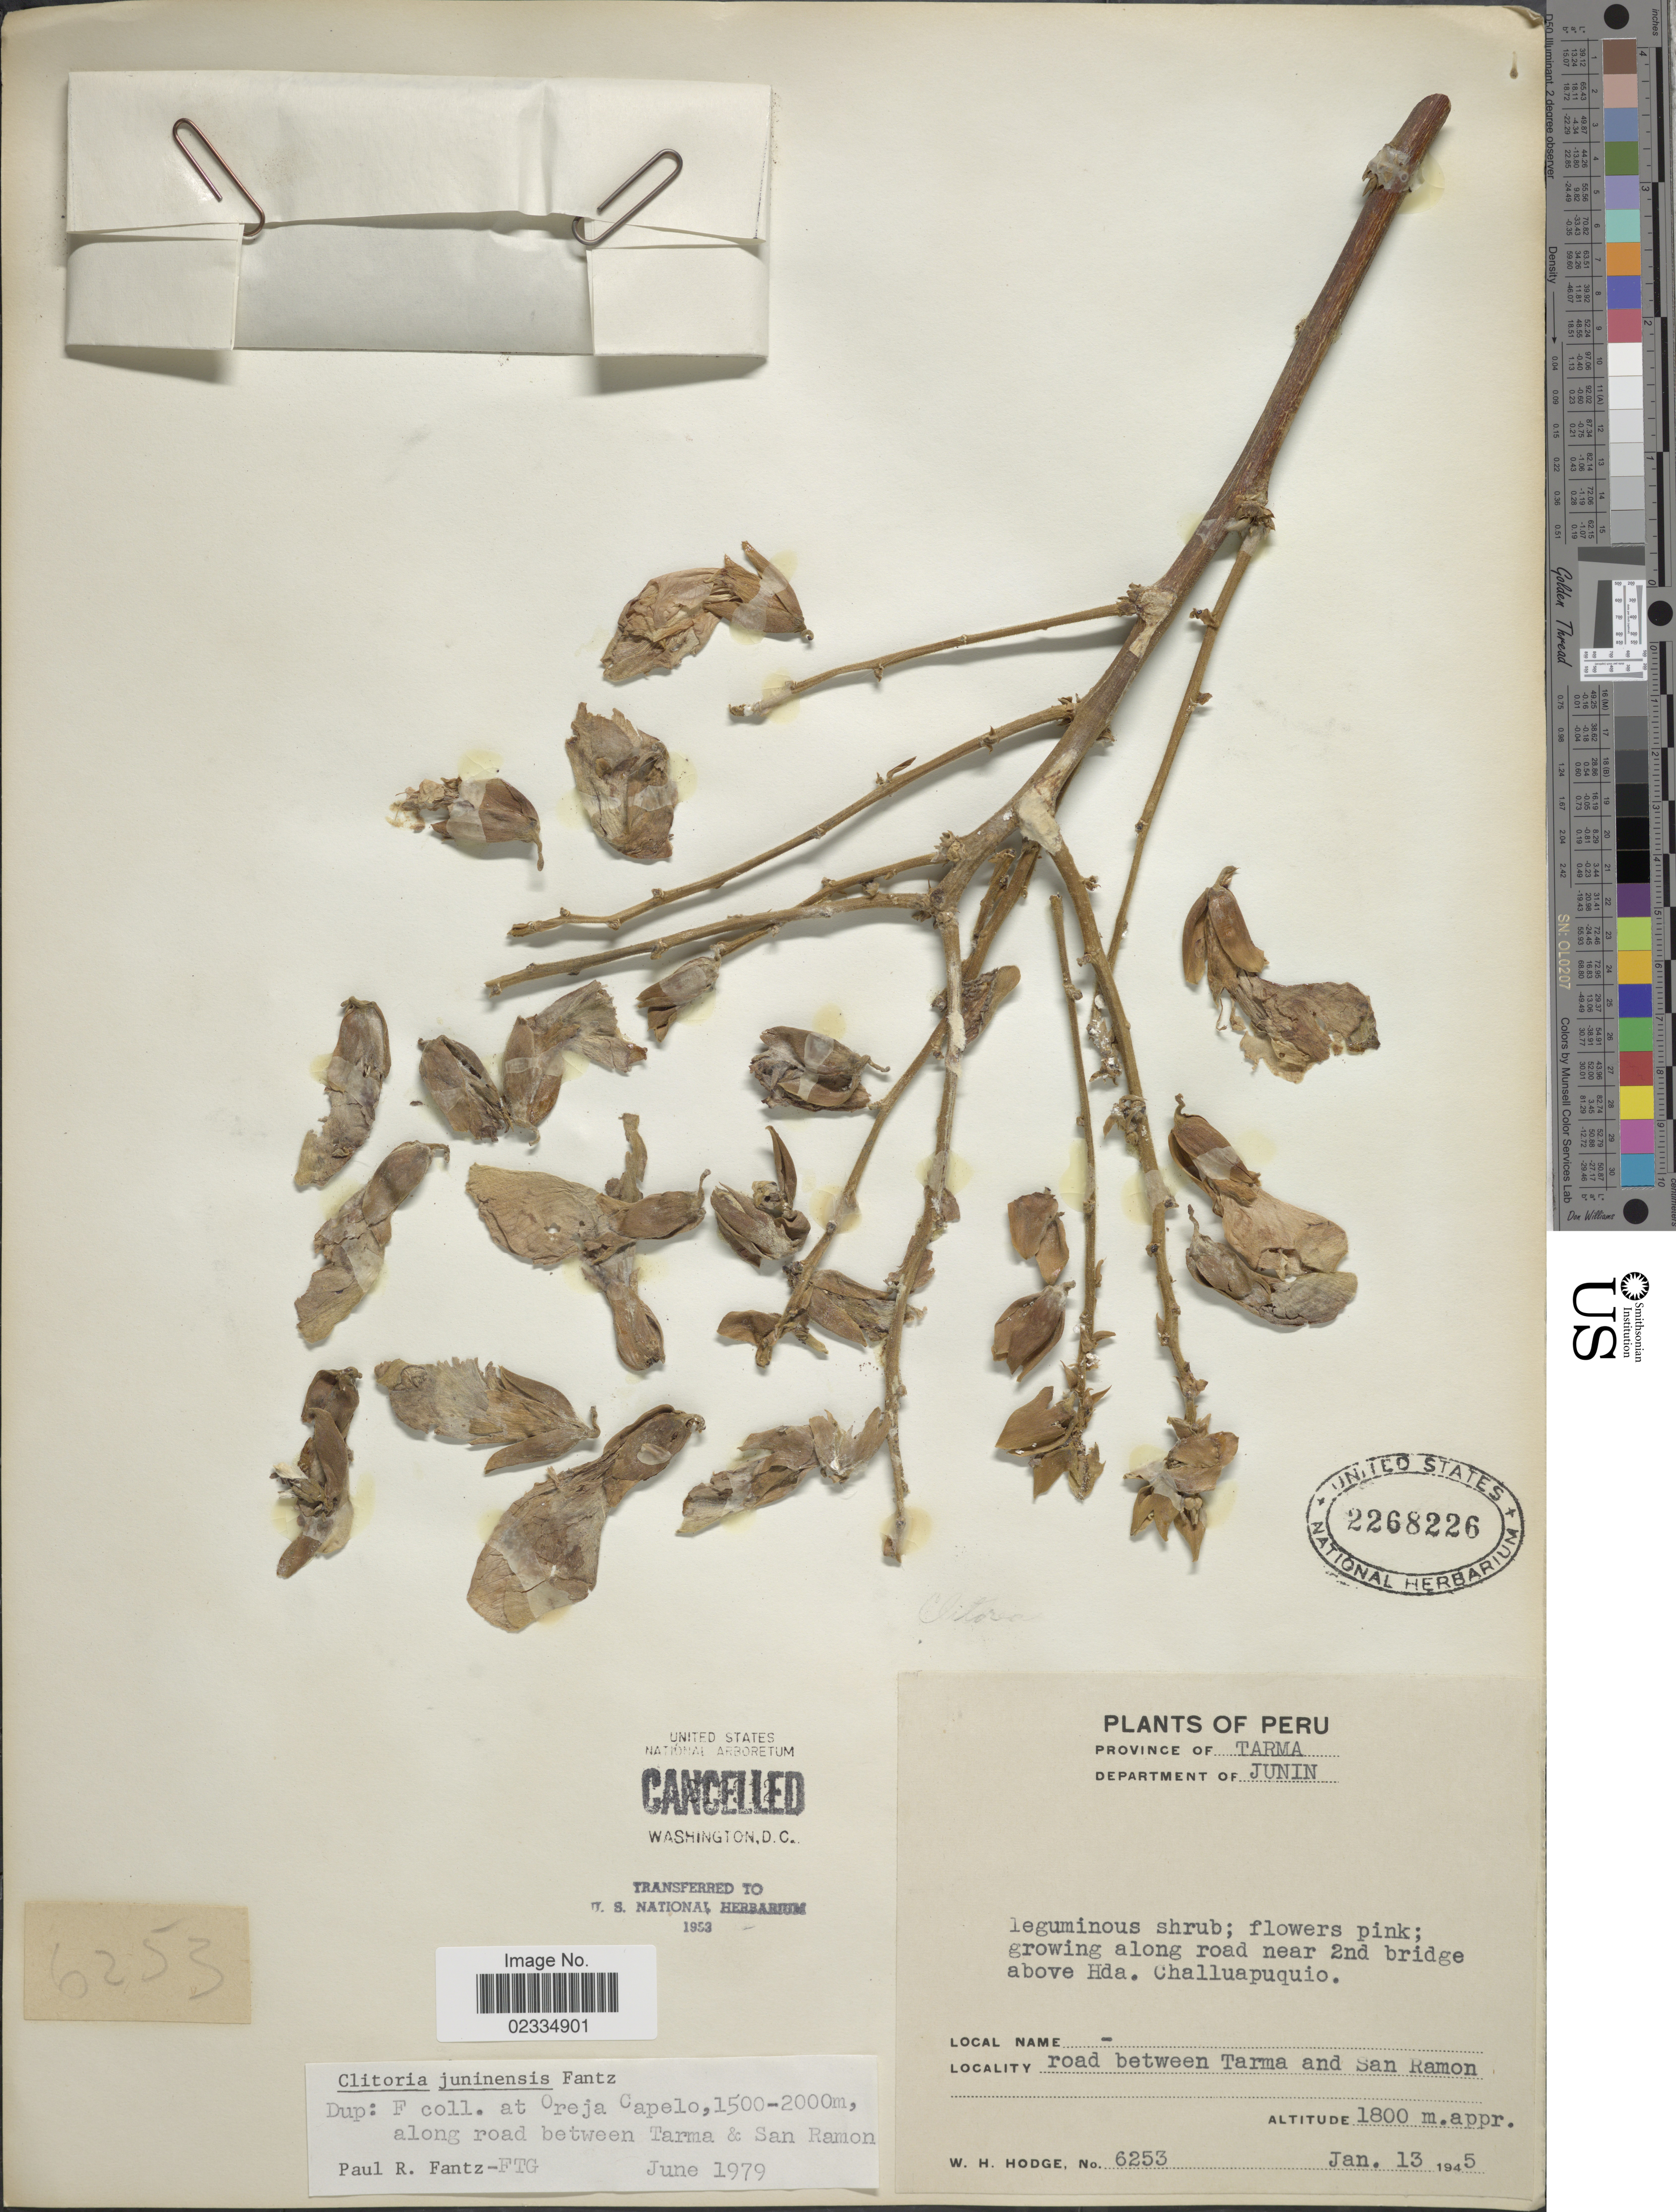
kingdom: Plantae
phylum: Tracheophyta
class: Magnoliopsida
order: Fabales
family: Fabaceae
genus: Clitoria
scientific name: Clitoria juninensis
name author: Fantz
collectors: W. Hodge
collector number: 5253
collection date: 1945-01-13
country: Peru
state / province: Junín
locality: Province of Tarma. road between Tarma and San Ramon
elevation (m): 1800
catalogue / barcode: US 2268226